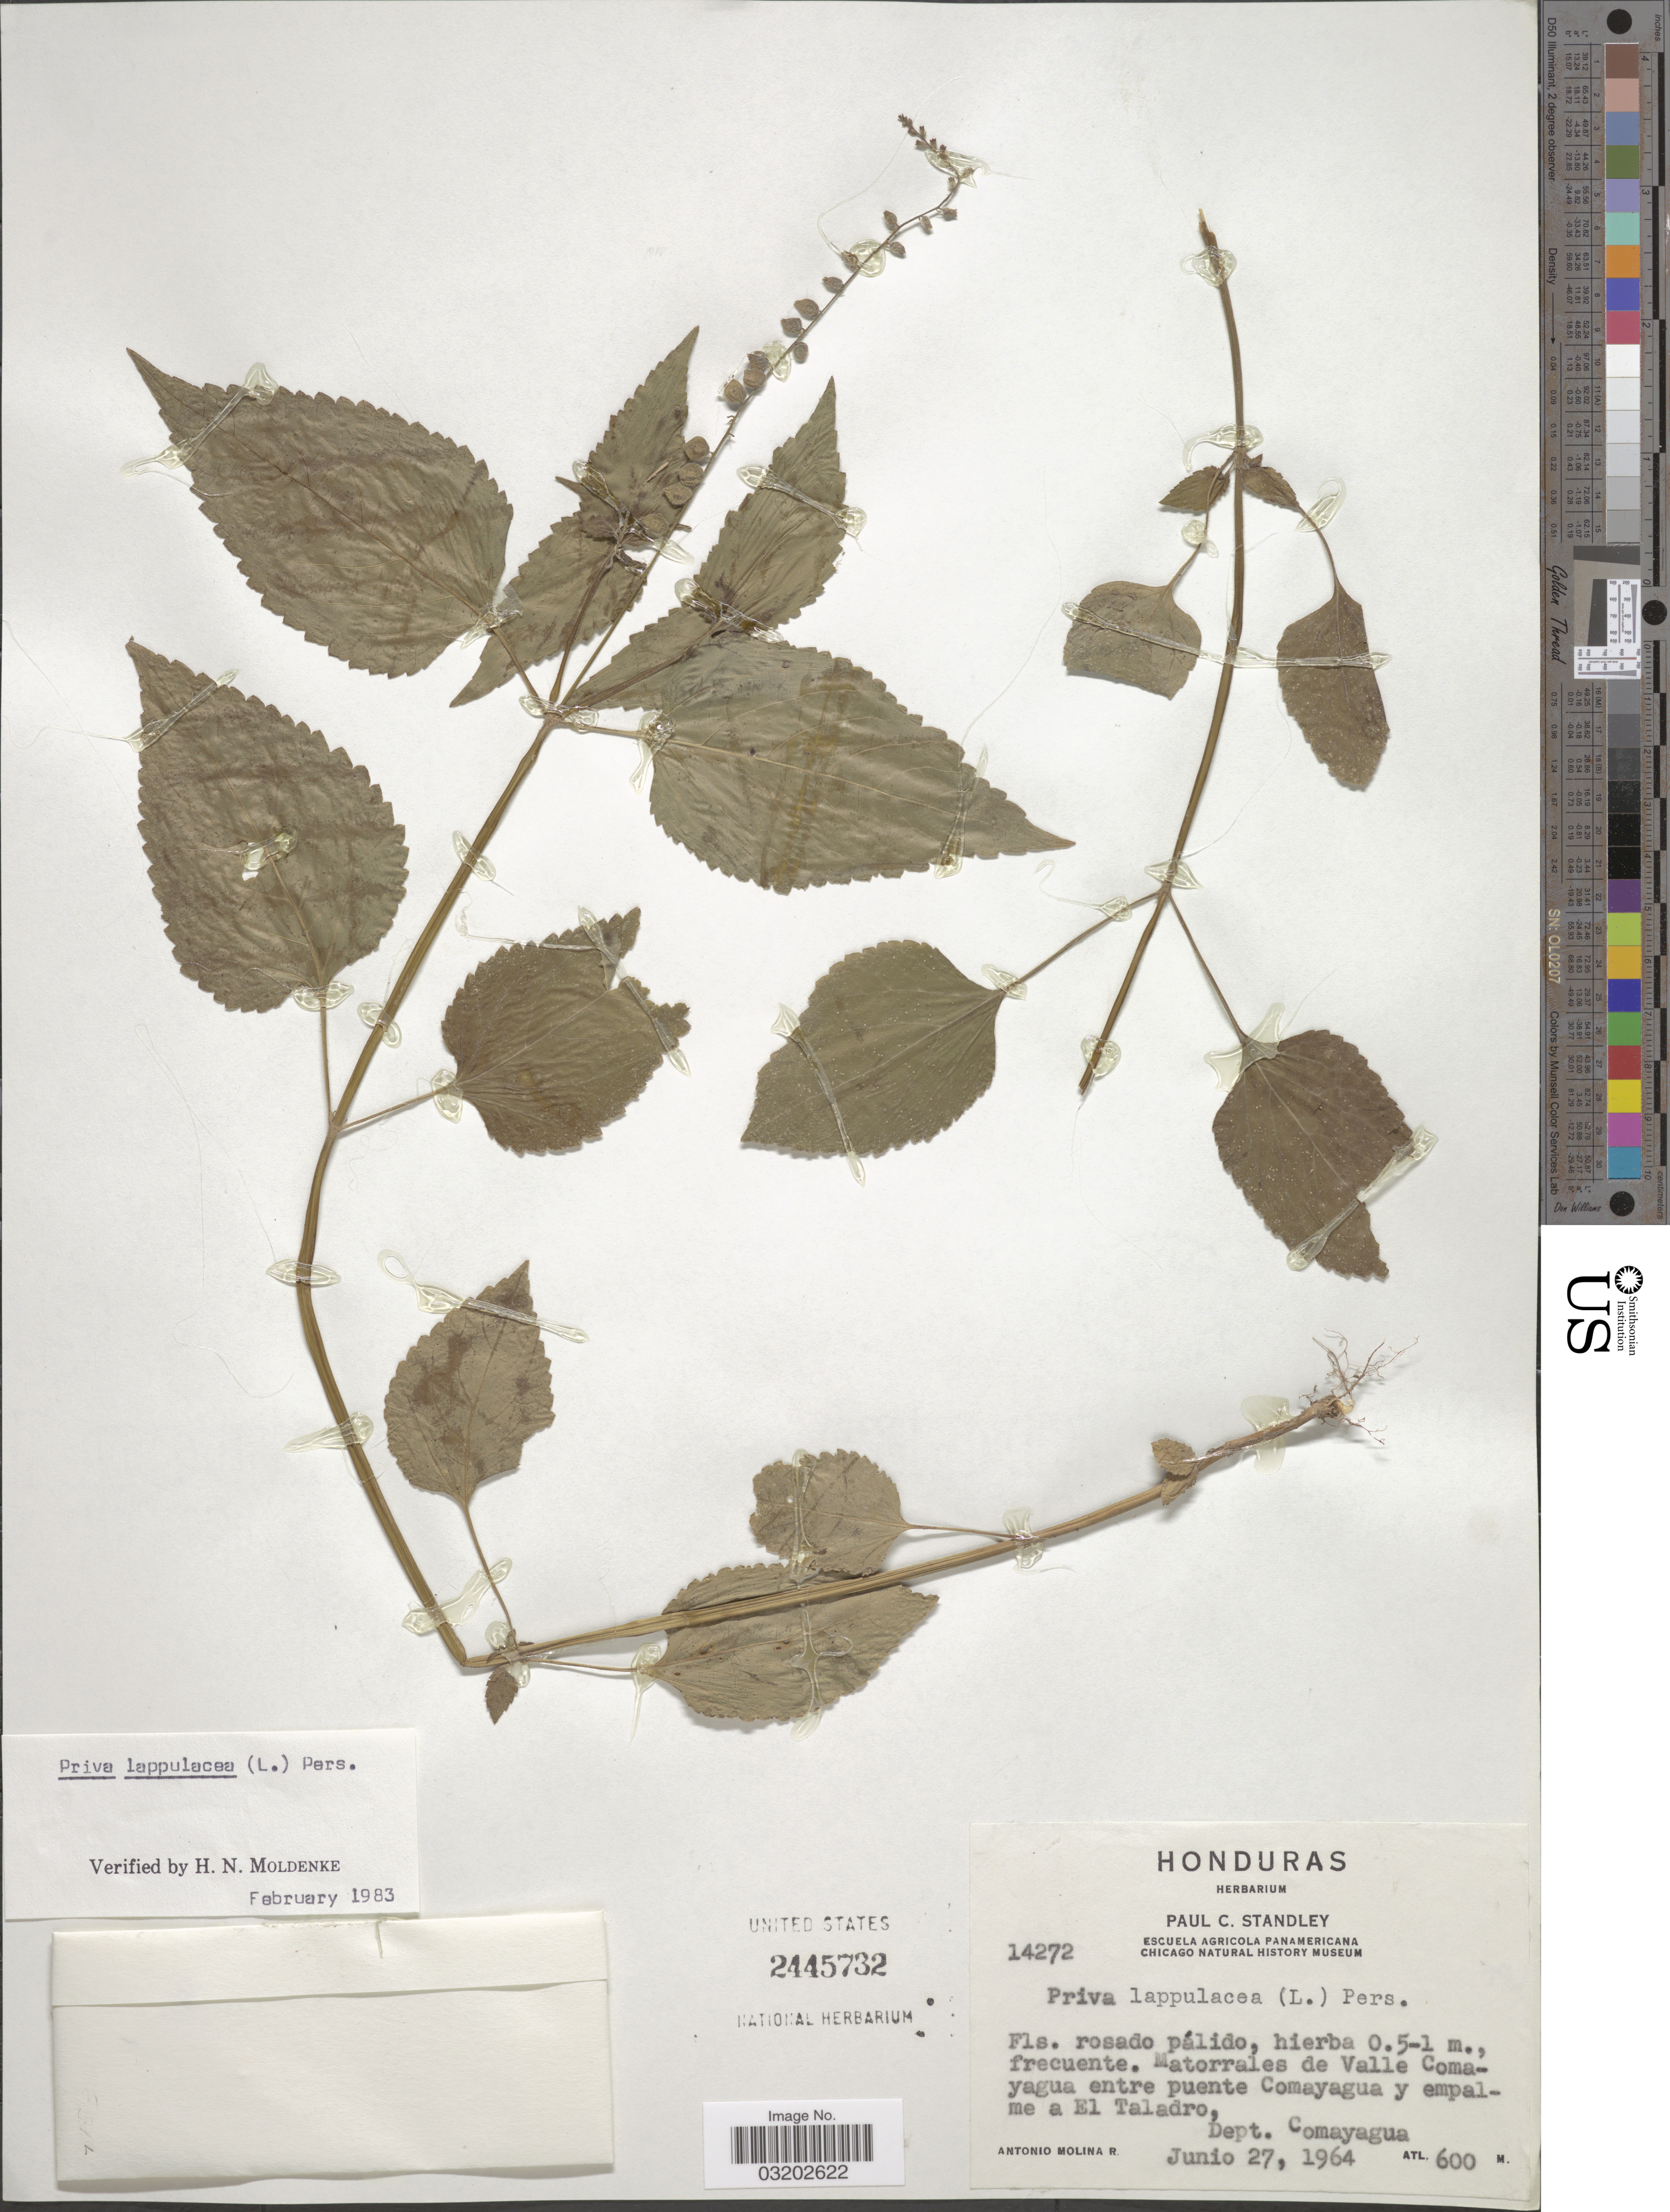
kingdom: Plantae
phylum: Tracheophyta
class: Magnoliopsida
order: Lamiales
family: Verbenaceae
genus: Priva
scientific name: Priva lappulacea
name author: (L.) Pers.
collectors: A. Molina R.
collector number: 14272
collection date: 1964-06-27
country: Honduras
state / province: Comayagua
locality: Matorrales de Valle Comayagua entre puente Comayagua y empalme a El Taladro, Dept. Comayagua.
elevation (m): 600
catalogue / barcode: US 2445732